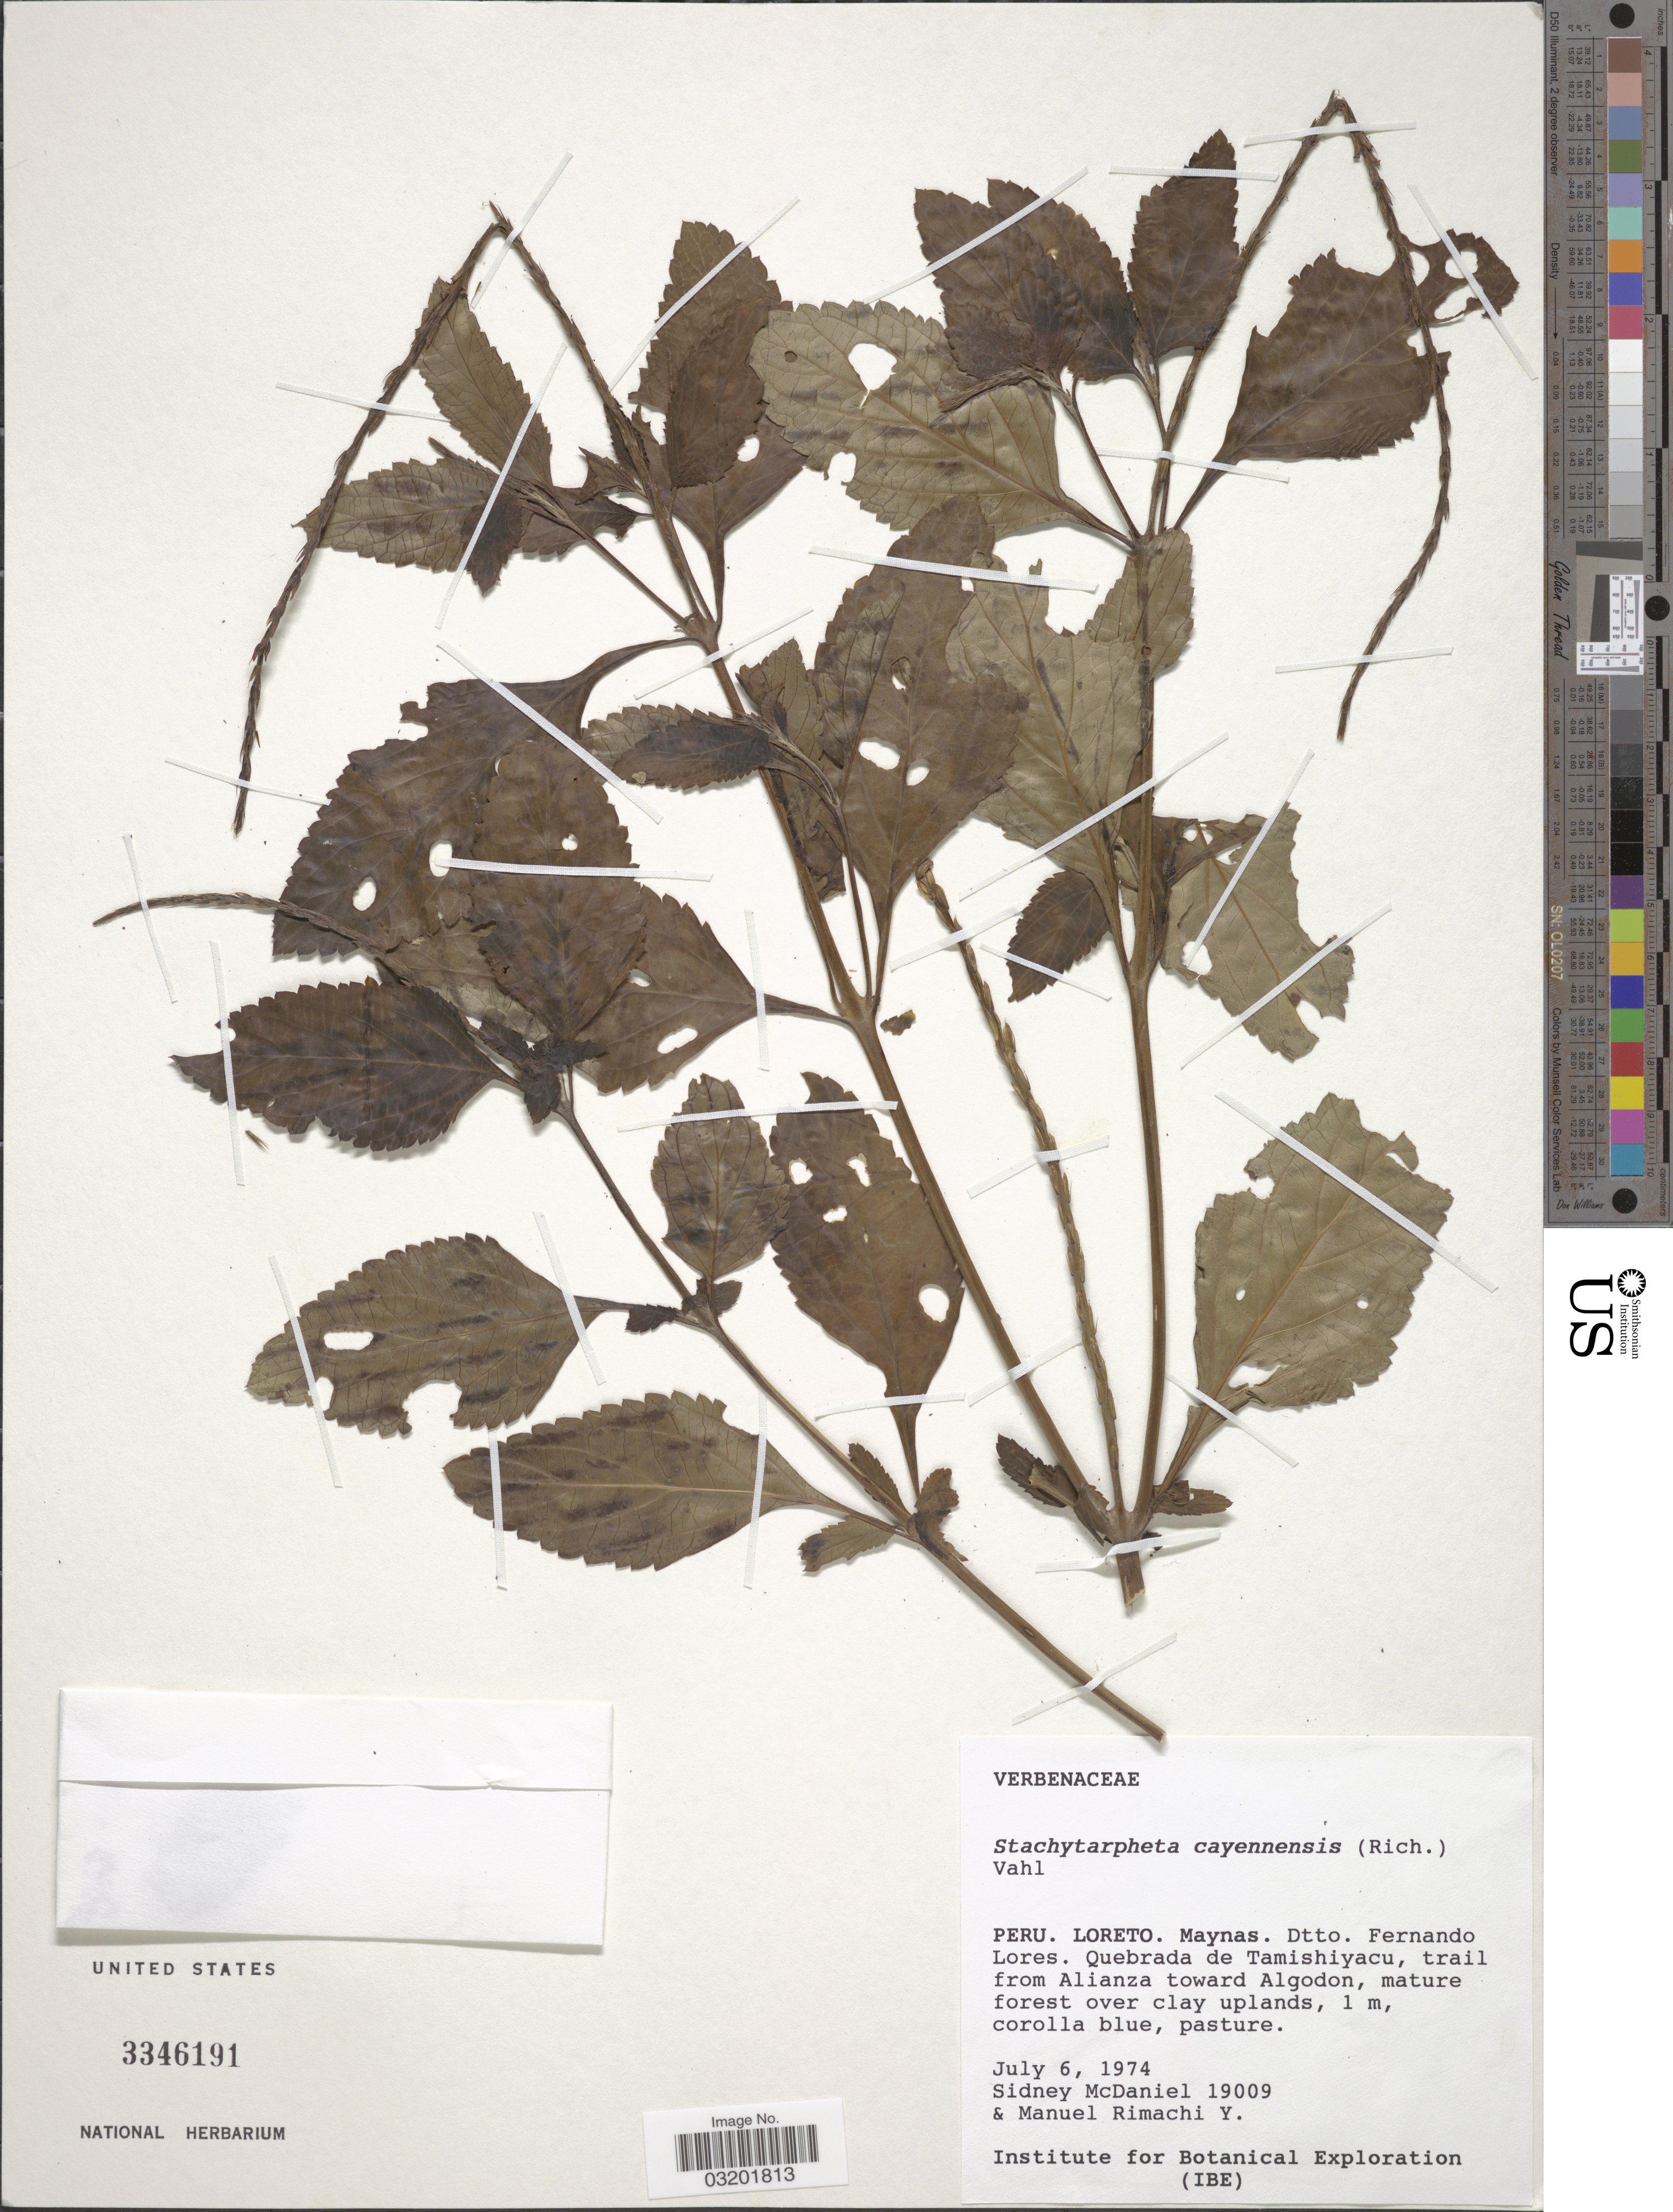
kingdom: Plantae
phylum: Tracheophyta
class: Magnoliopsida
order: Lamiales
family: Verbenaceae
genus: Stachytarpheta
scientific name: Stachytarpheta cayennensis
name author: (Rich.) Vahl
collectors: S. McDaniel & M. Rimachi Y.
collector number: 19009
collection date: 1974-07-06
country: Peru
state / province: Loreto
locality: Maynas. Dtto. Fernando Lores. Quebrada de Tamishiyacu, trail from Alianza toward Algodon.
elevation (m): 1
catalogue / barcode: US 3346191